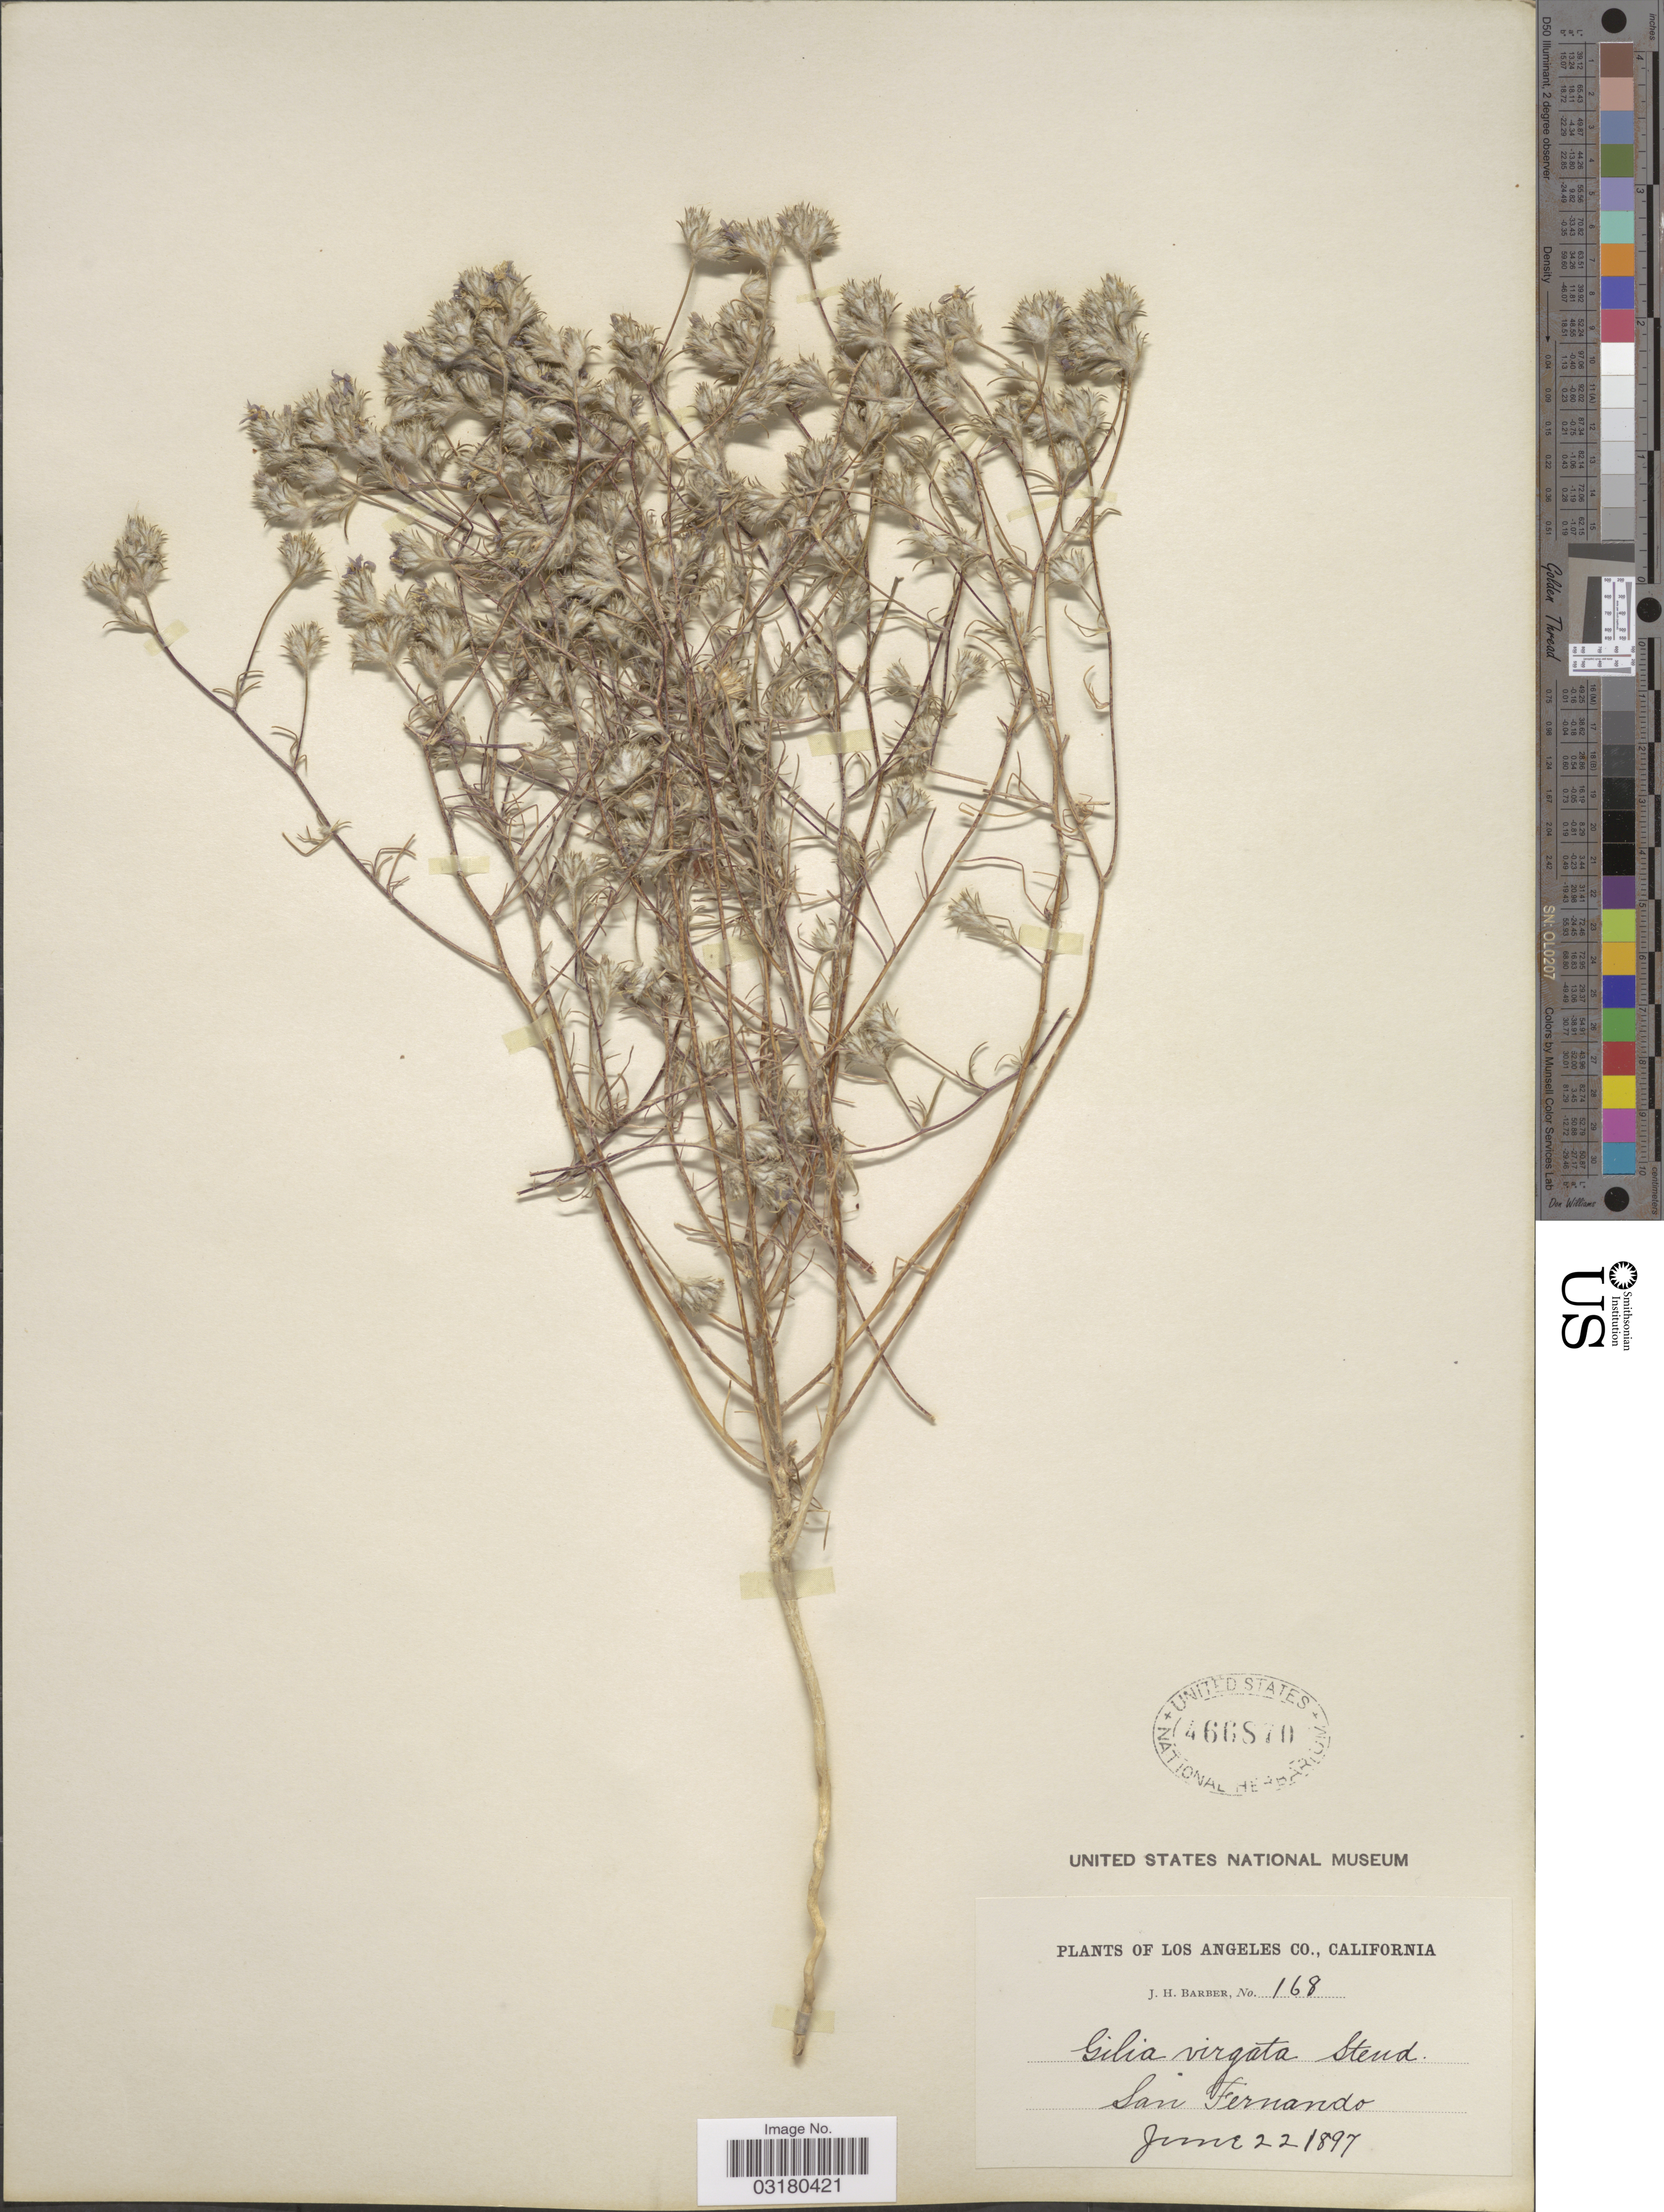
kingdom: Plantae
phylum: Tracheophyta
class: Magnoliopsida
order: Ericales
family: Polemoniaceae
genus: Eriastrum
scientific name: Eriastrum sapphirinum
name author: (Eastw.) H. Mason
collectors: J. Barber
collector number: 168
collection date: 1897-06-22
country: United States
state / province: California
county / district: Los Angeles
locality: Los Angeles Co. San Fernardo.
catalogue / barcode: US 266870